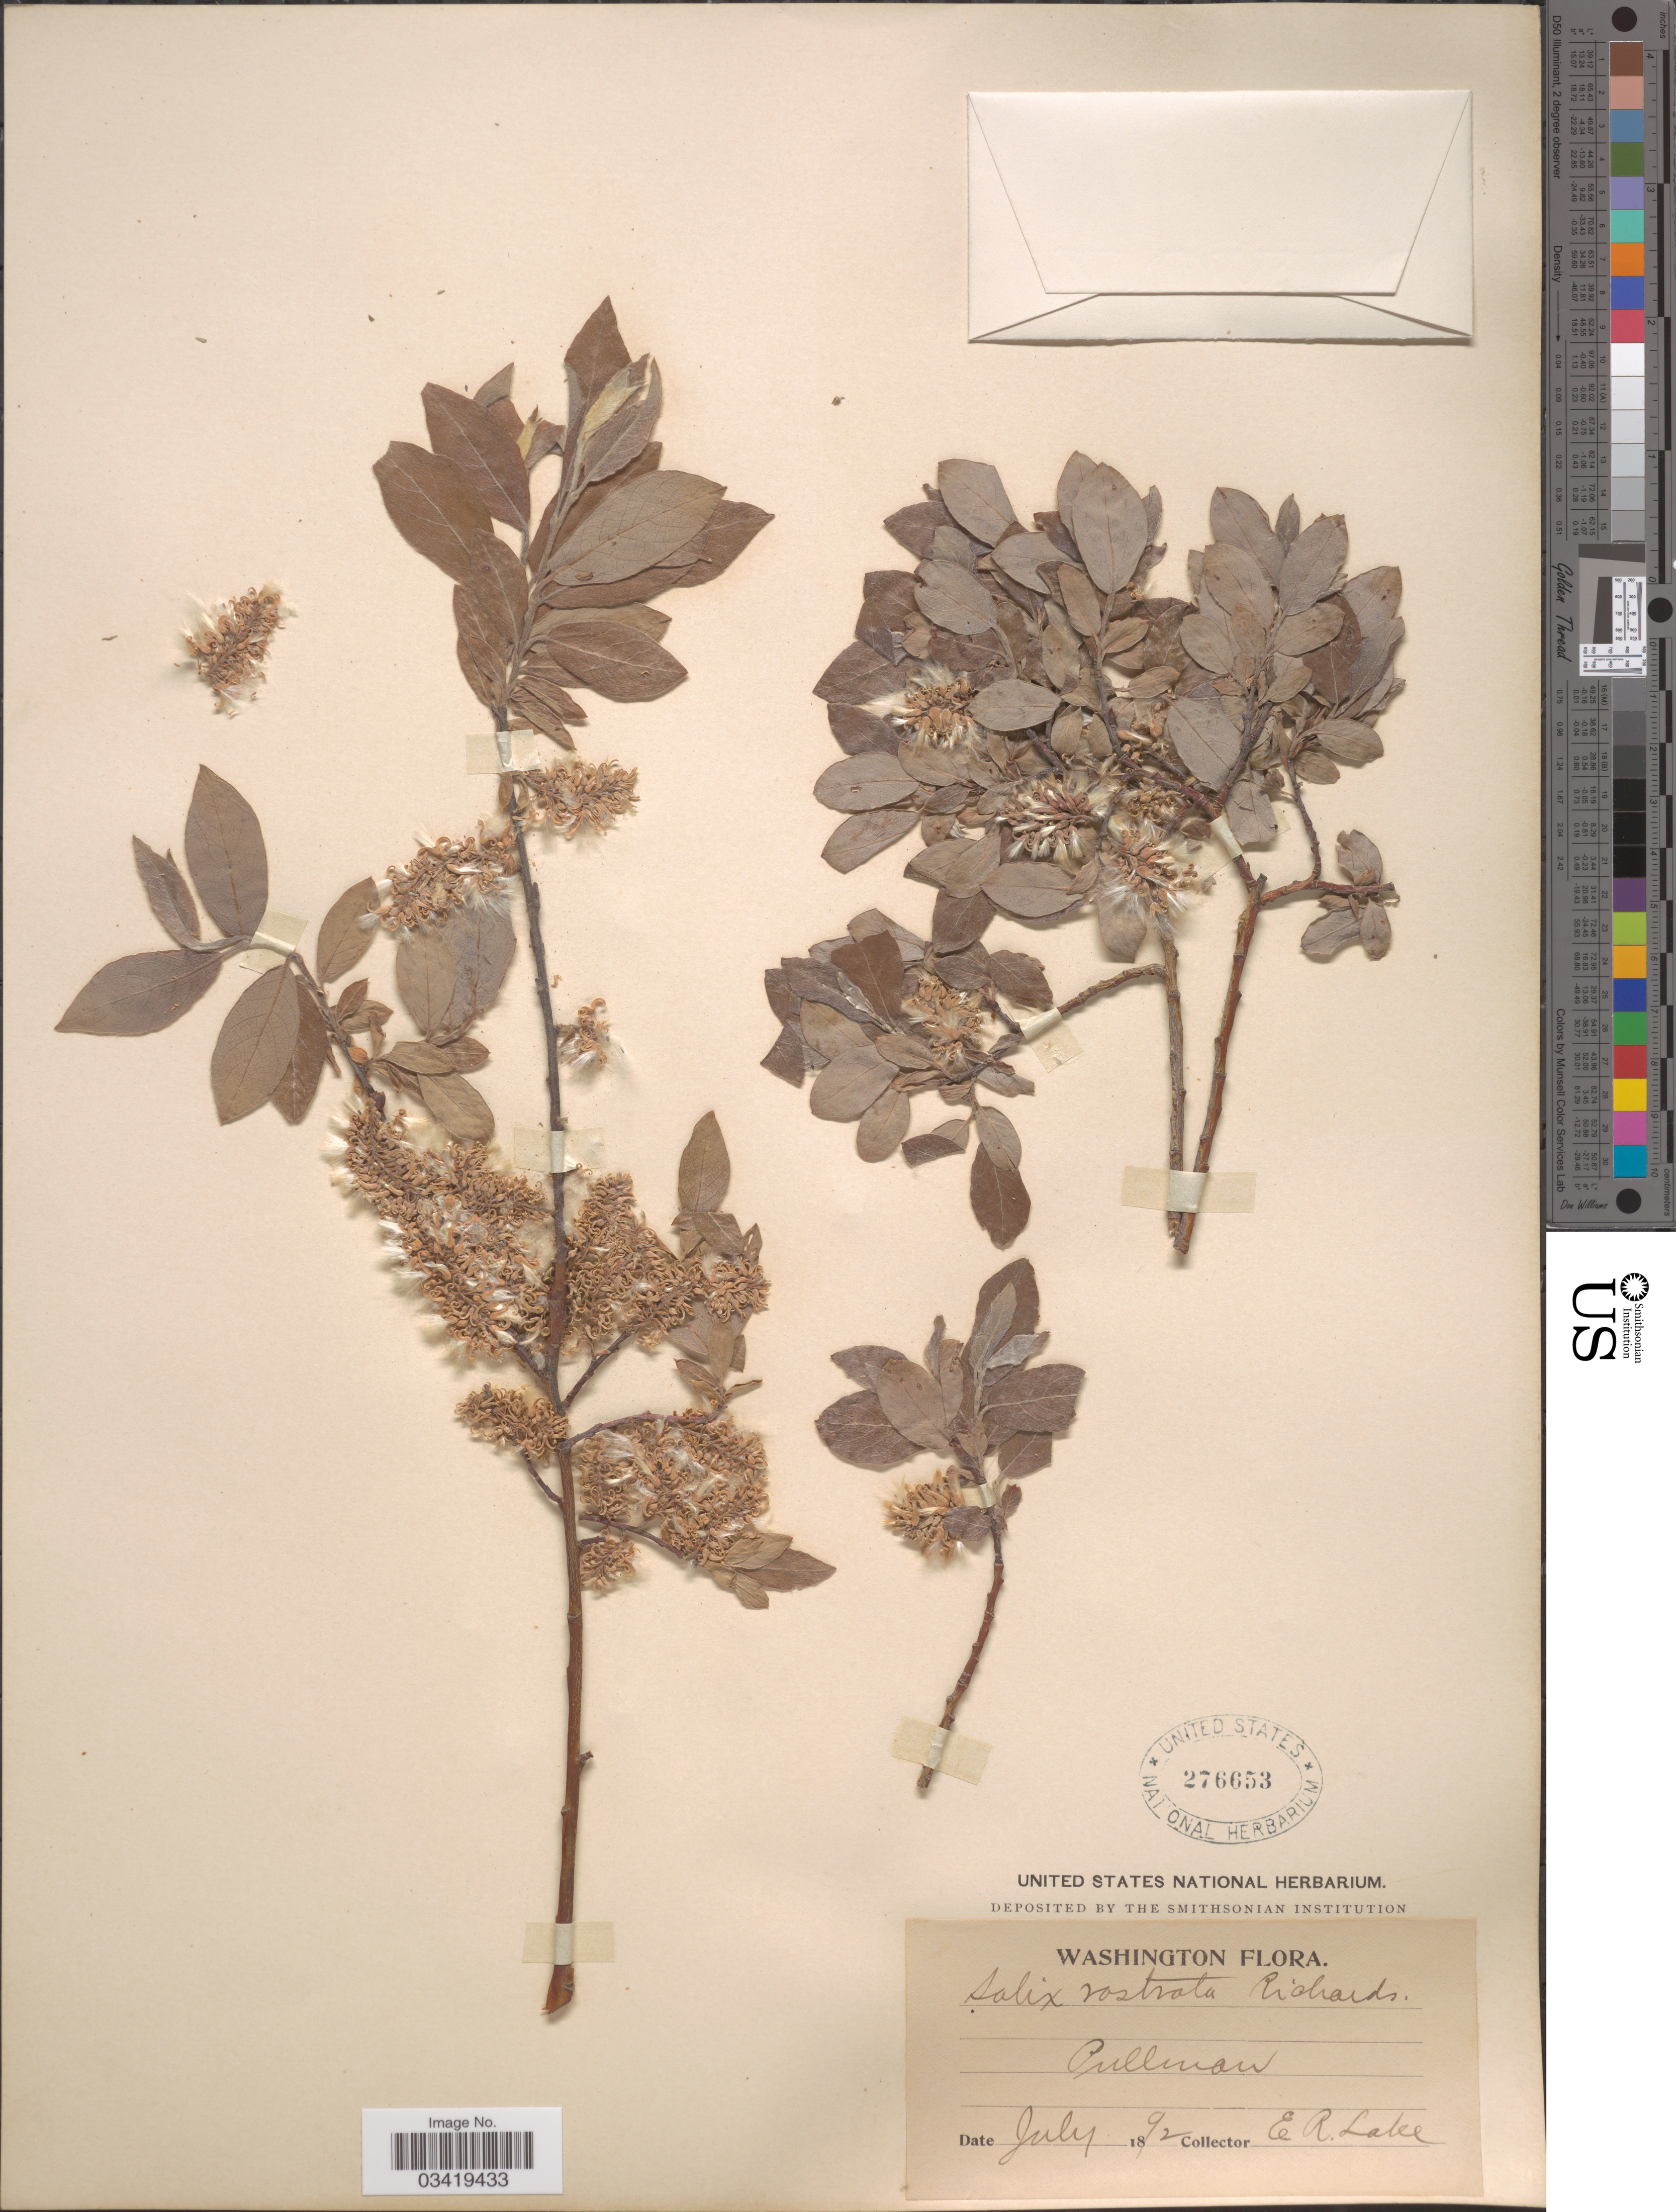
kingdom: Plantae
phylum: Tracheophyta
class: Magnoliopsida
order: Malpighiales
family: Salicaceae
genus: Salix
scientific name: Salix bebbiana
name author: Sarg.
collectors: E. Lake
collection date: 1892-07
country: United States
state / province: Washington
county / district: Whitman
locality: Pullman.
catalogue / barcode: US 276653